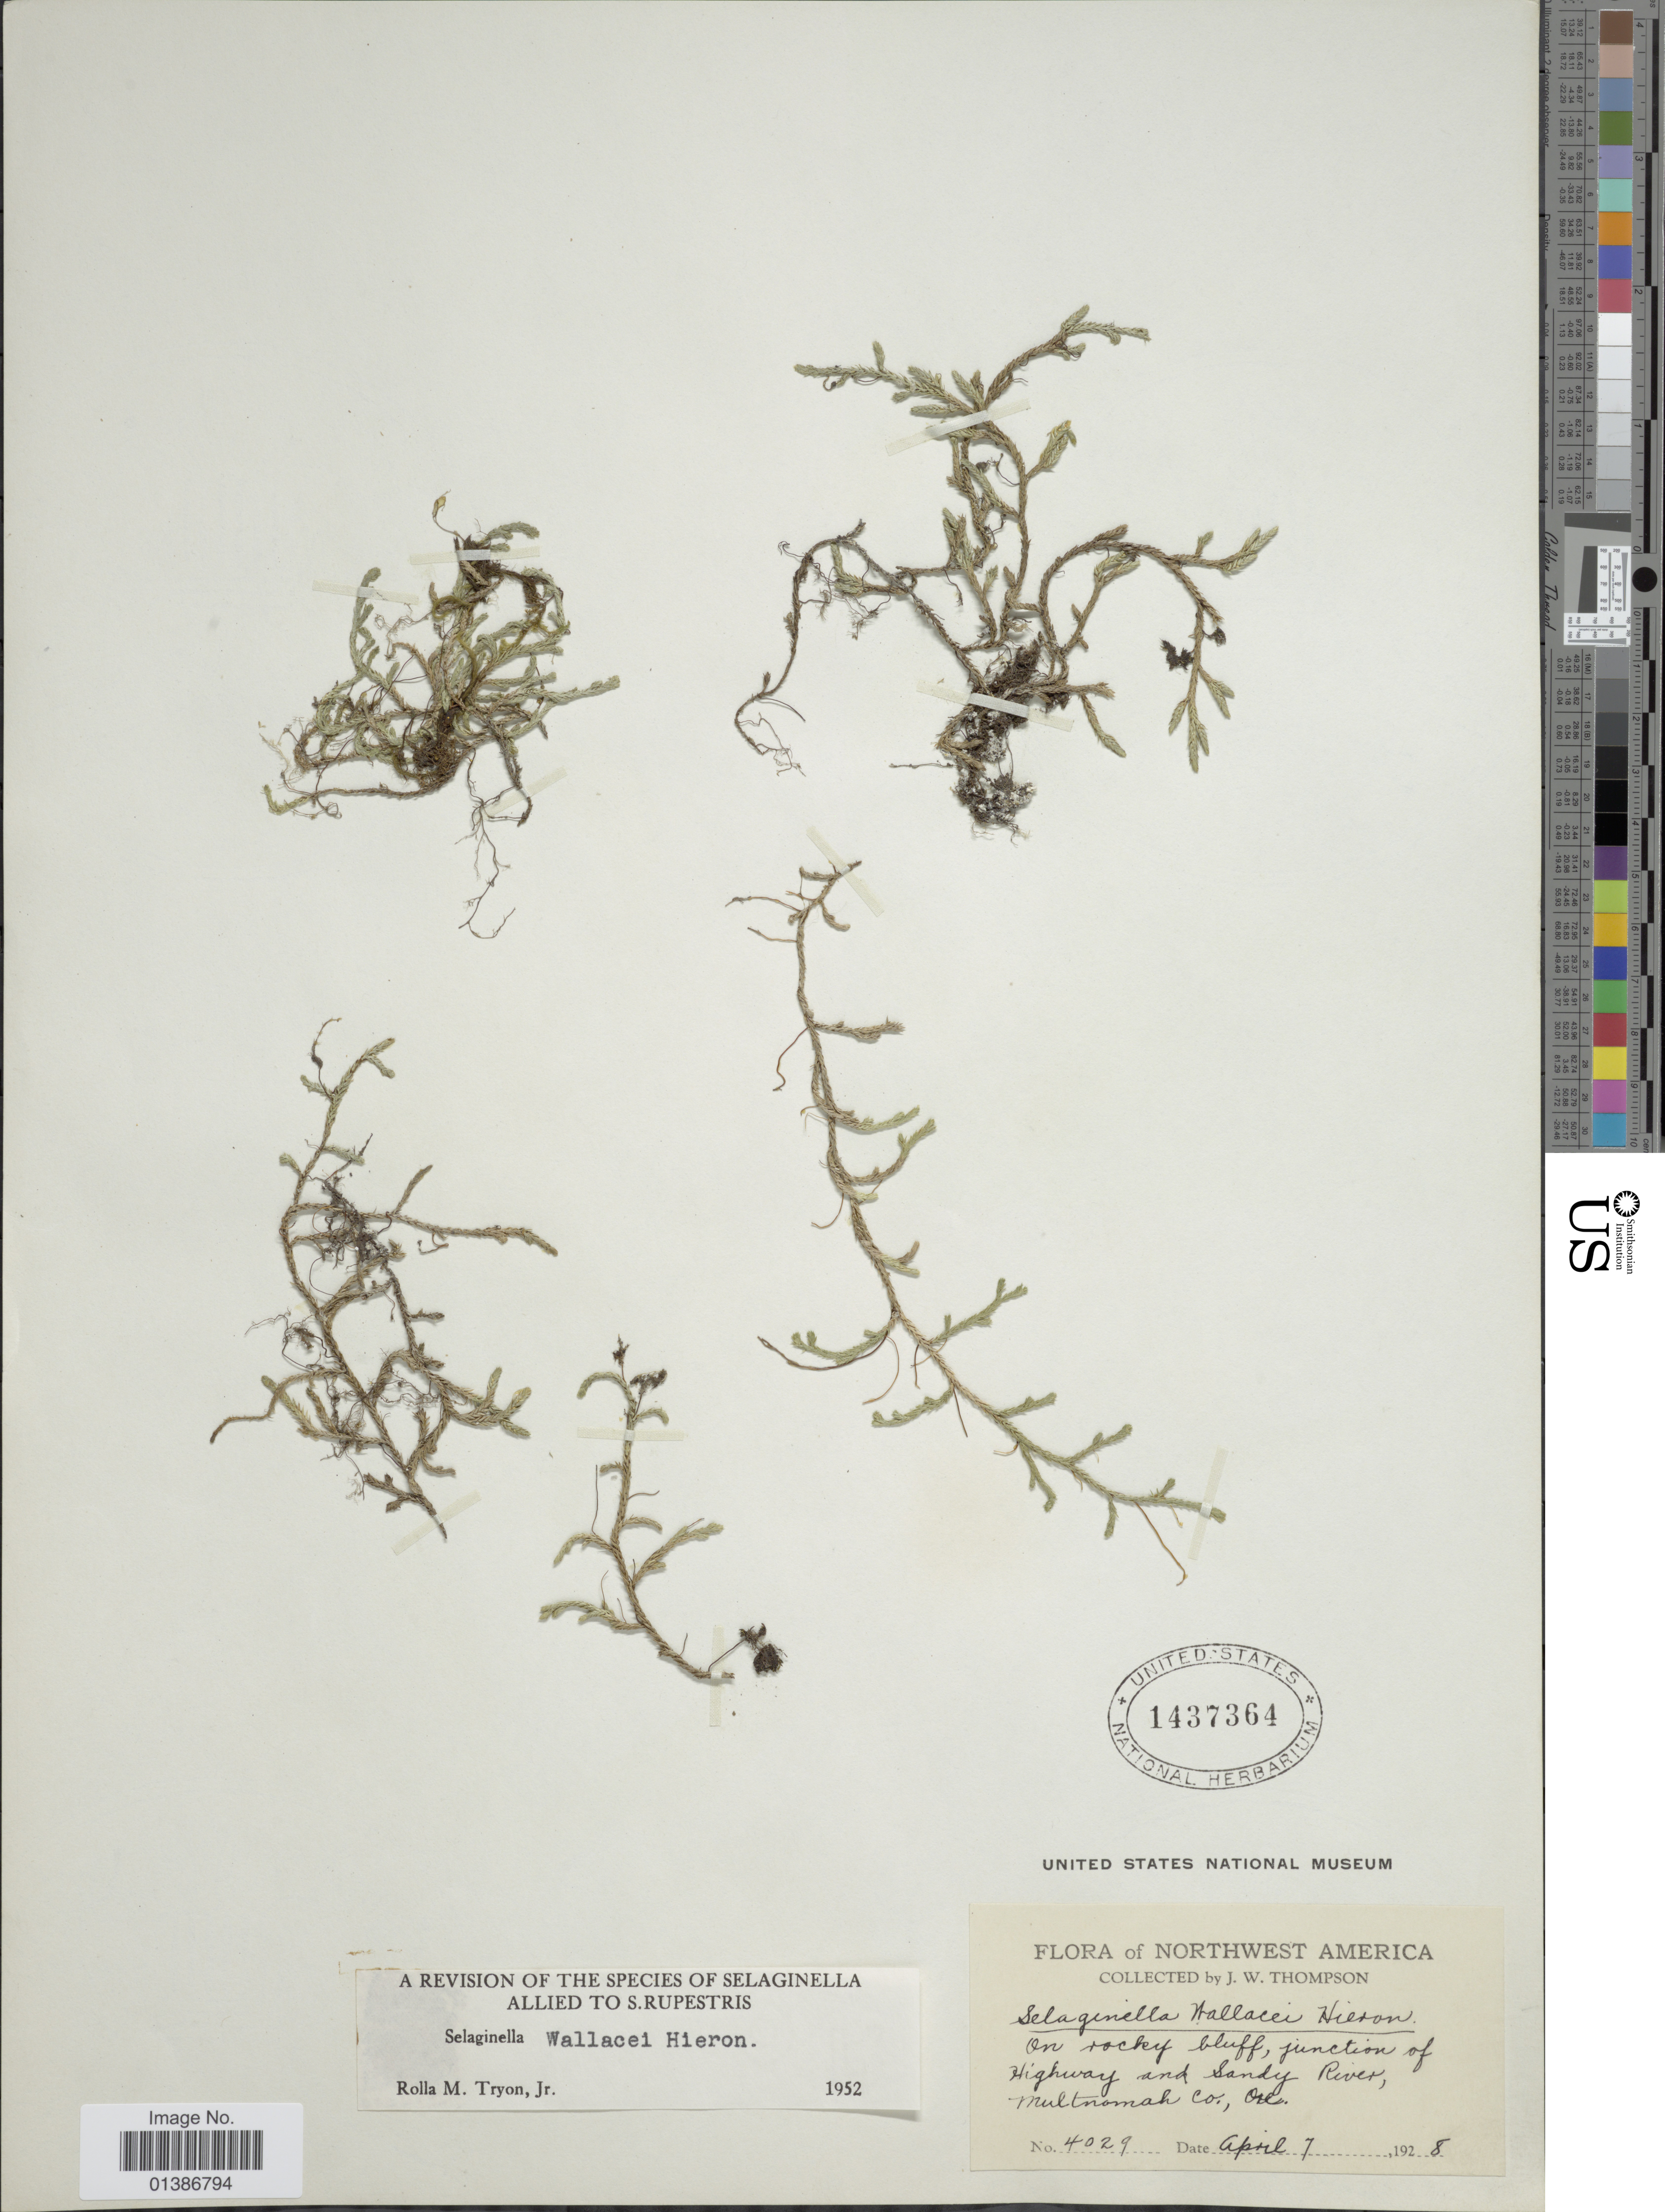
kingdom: Plantae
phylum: Tracheophyta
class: Lycopodiopsida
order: Selaginellales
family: Selaginellaceae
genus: Selaginella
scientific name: Selaginella wallacei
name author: Hieron.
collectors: J. W. Thompson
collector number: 4029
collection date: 1928-04-07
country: United States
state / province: Oregon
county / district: Multnomah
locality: On rocky bluff, junction of Highway and Sandy River, Multnomah Co.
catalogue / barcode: US 1437364